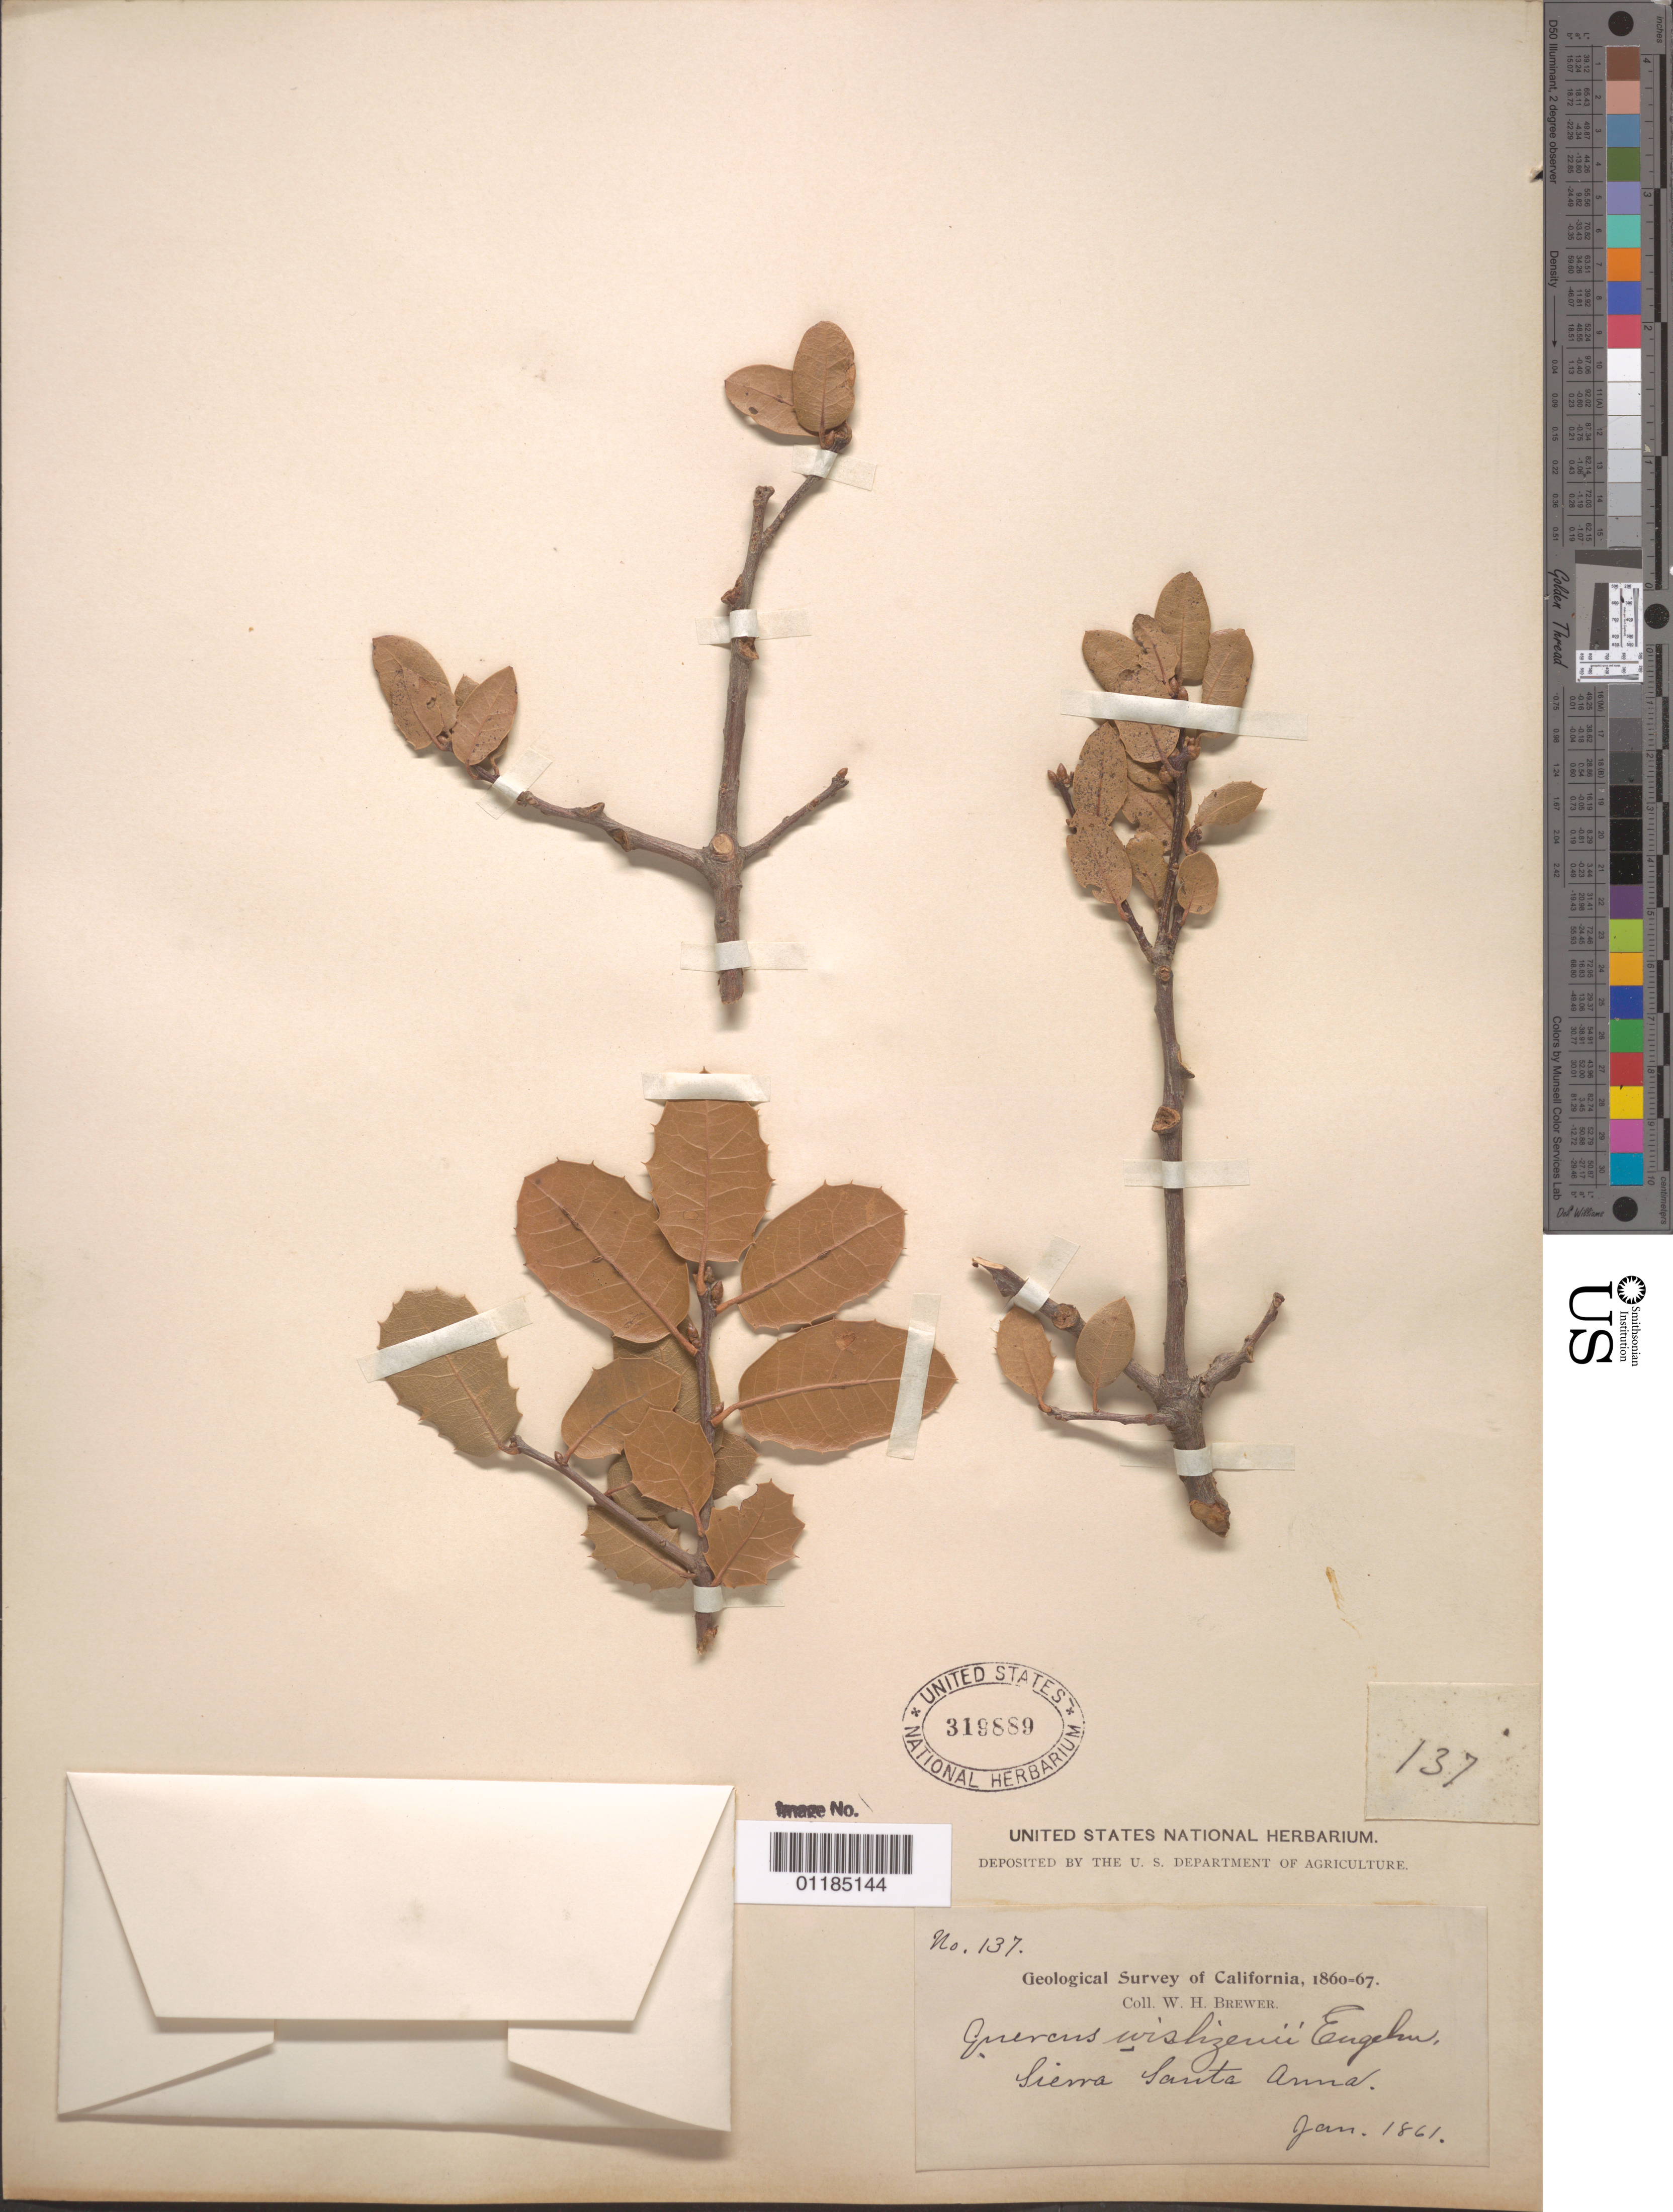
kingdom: Plantae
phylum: Tracheophyta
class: Magnoliopsida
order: Fagales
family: Fagaceae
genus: Quercus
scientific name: Quercus wislizeni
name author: A. DC.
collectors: W. H. Brewer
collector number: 137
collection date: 1861-01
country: United States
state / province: California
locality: Sierra Santa Ana.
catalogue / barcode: US 319889